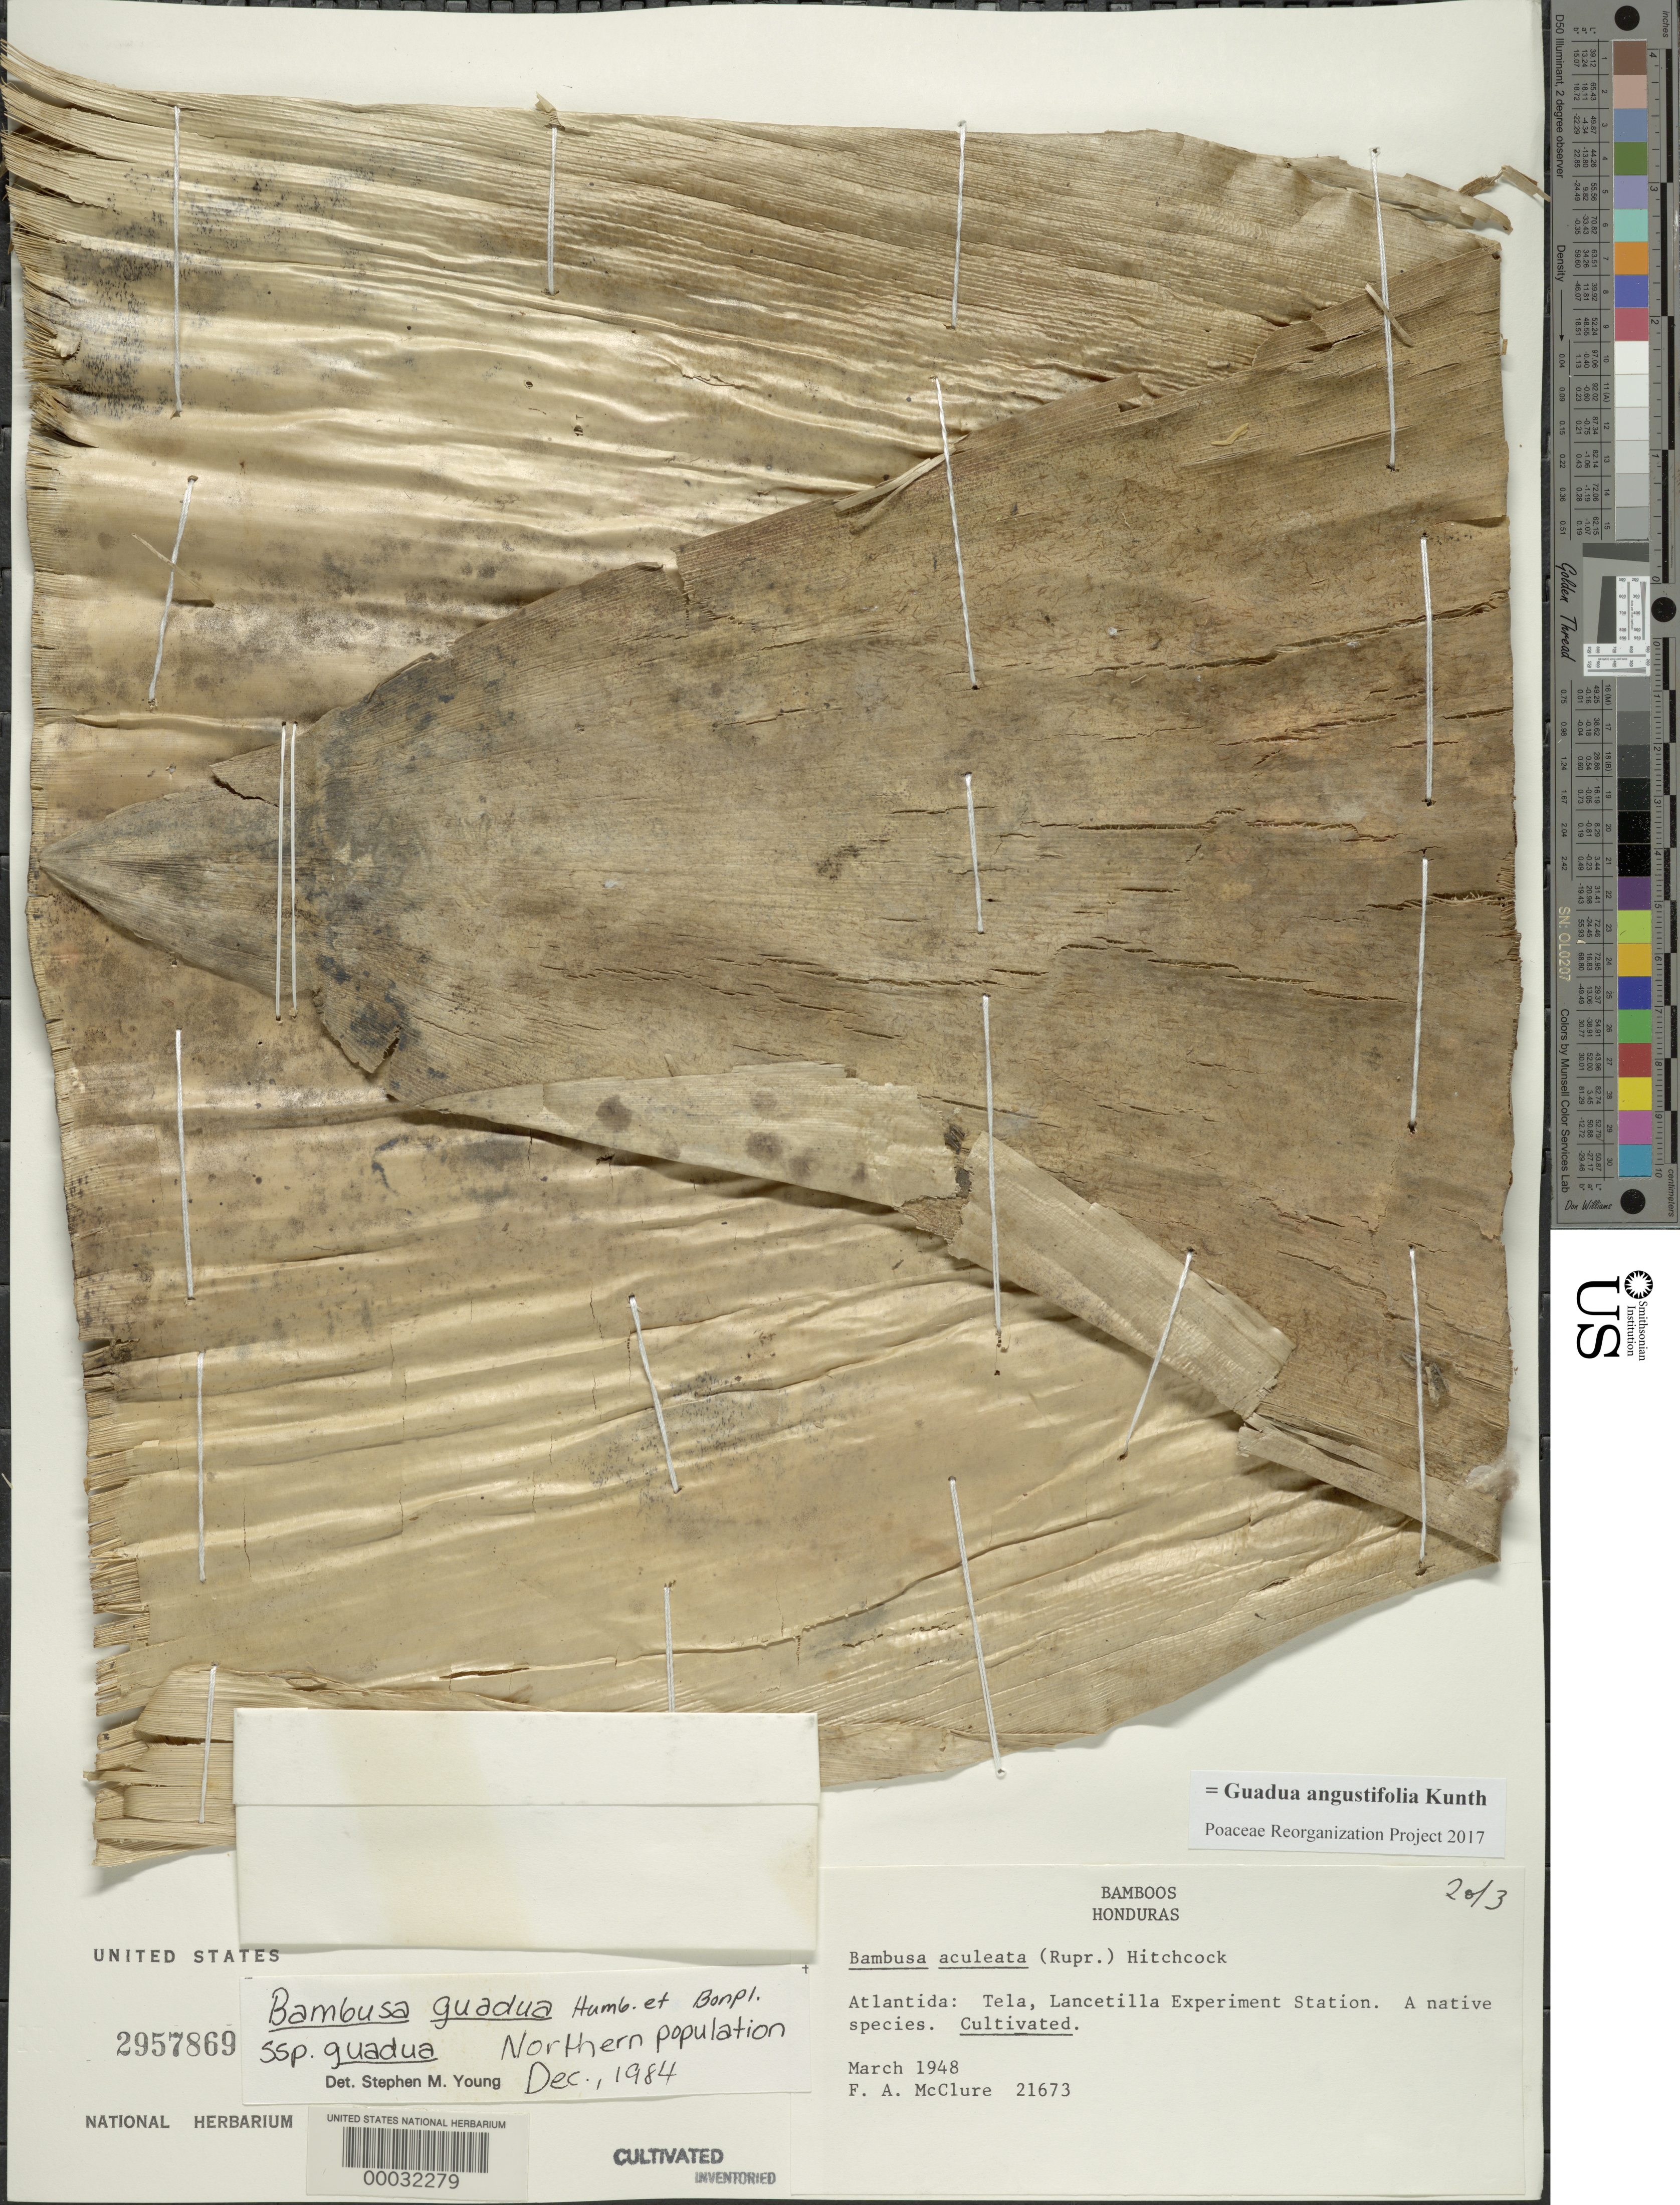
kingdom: Plantae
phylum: Tracheophyta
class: Liliopsida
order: Poales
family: Poaceae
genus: Guadua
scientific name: Guadua angustifolia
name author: Kunth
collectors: F. A. McClure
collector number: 21673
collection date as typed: Mar 1948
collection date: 1948-03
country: Honduras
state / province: Atlántida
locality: Tela, Lancetilla Experiment Station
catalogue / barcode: US 2957869